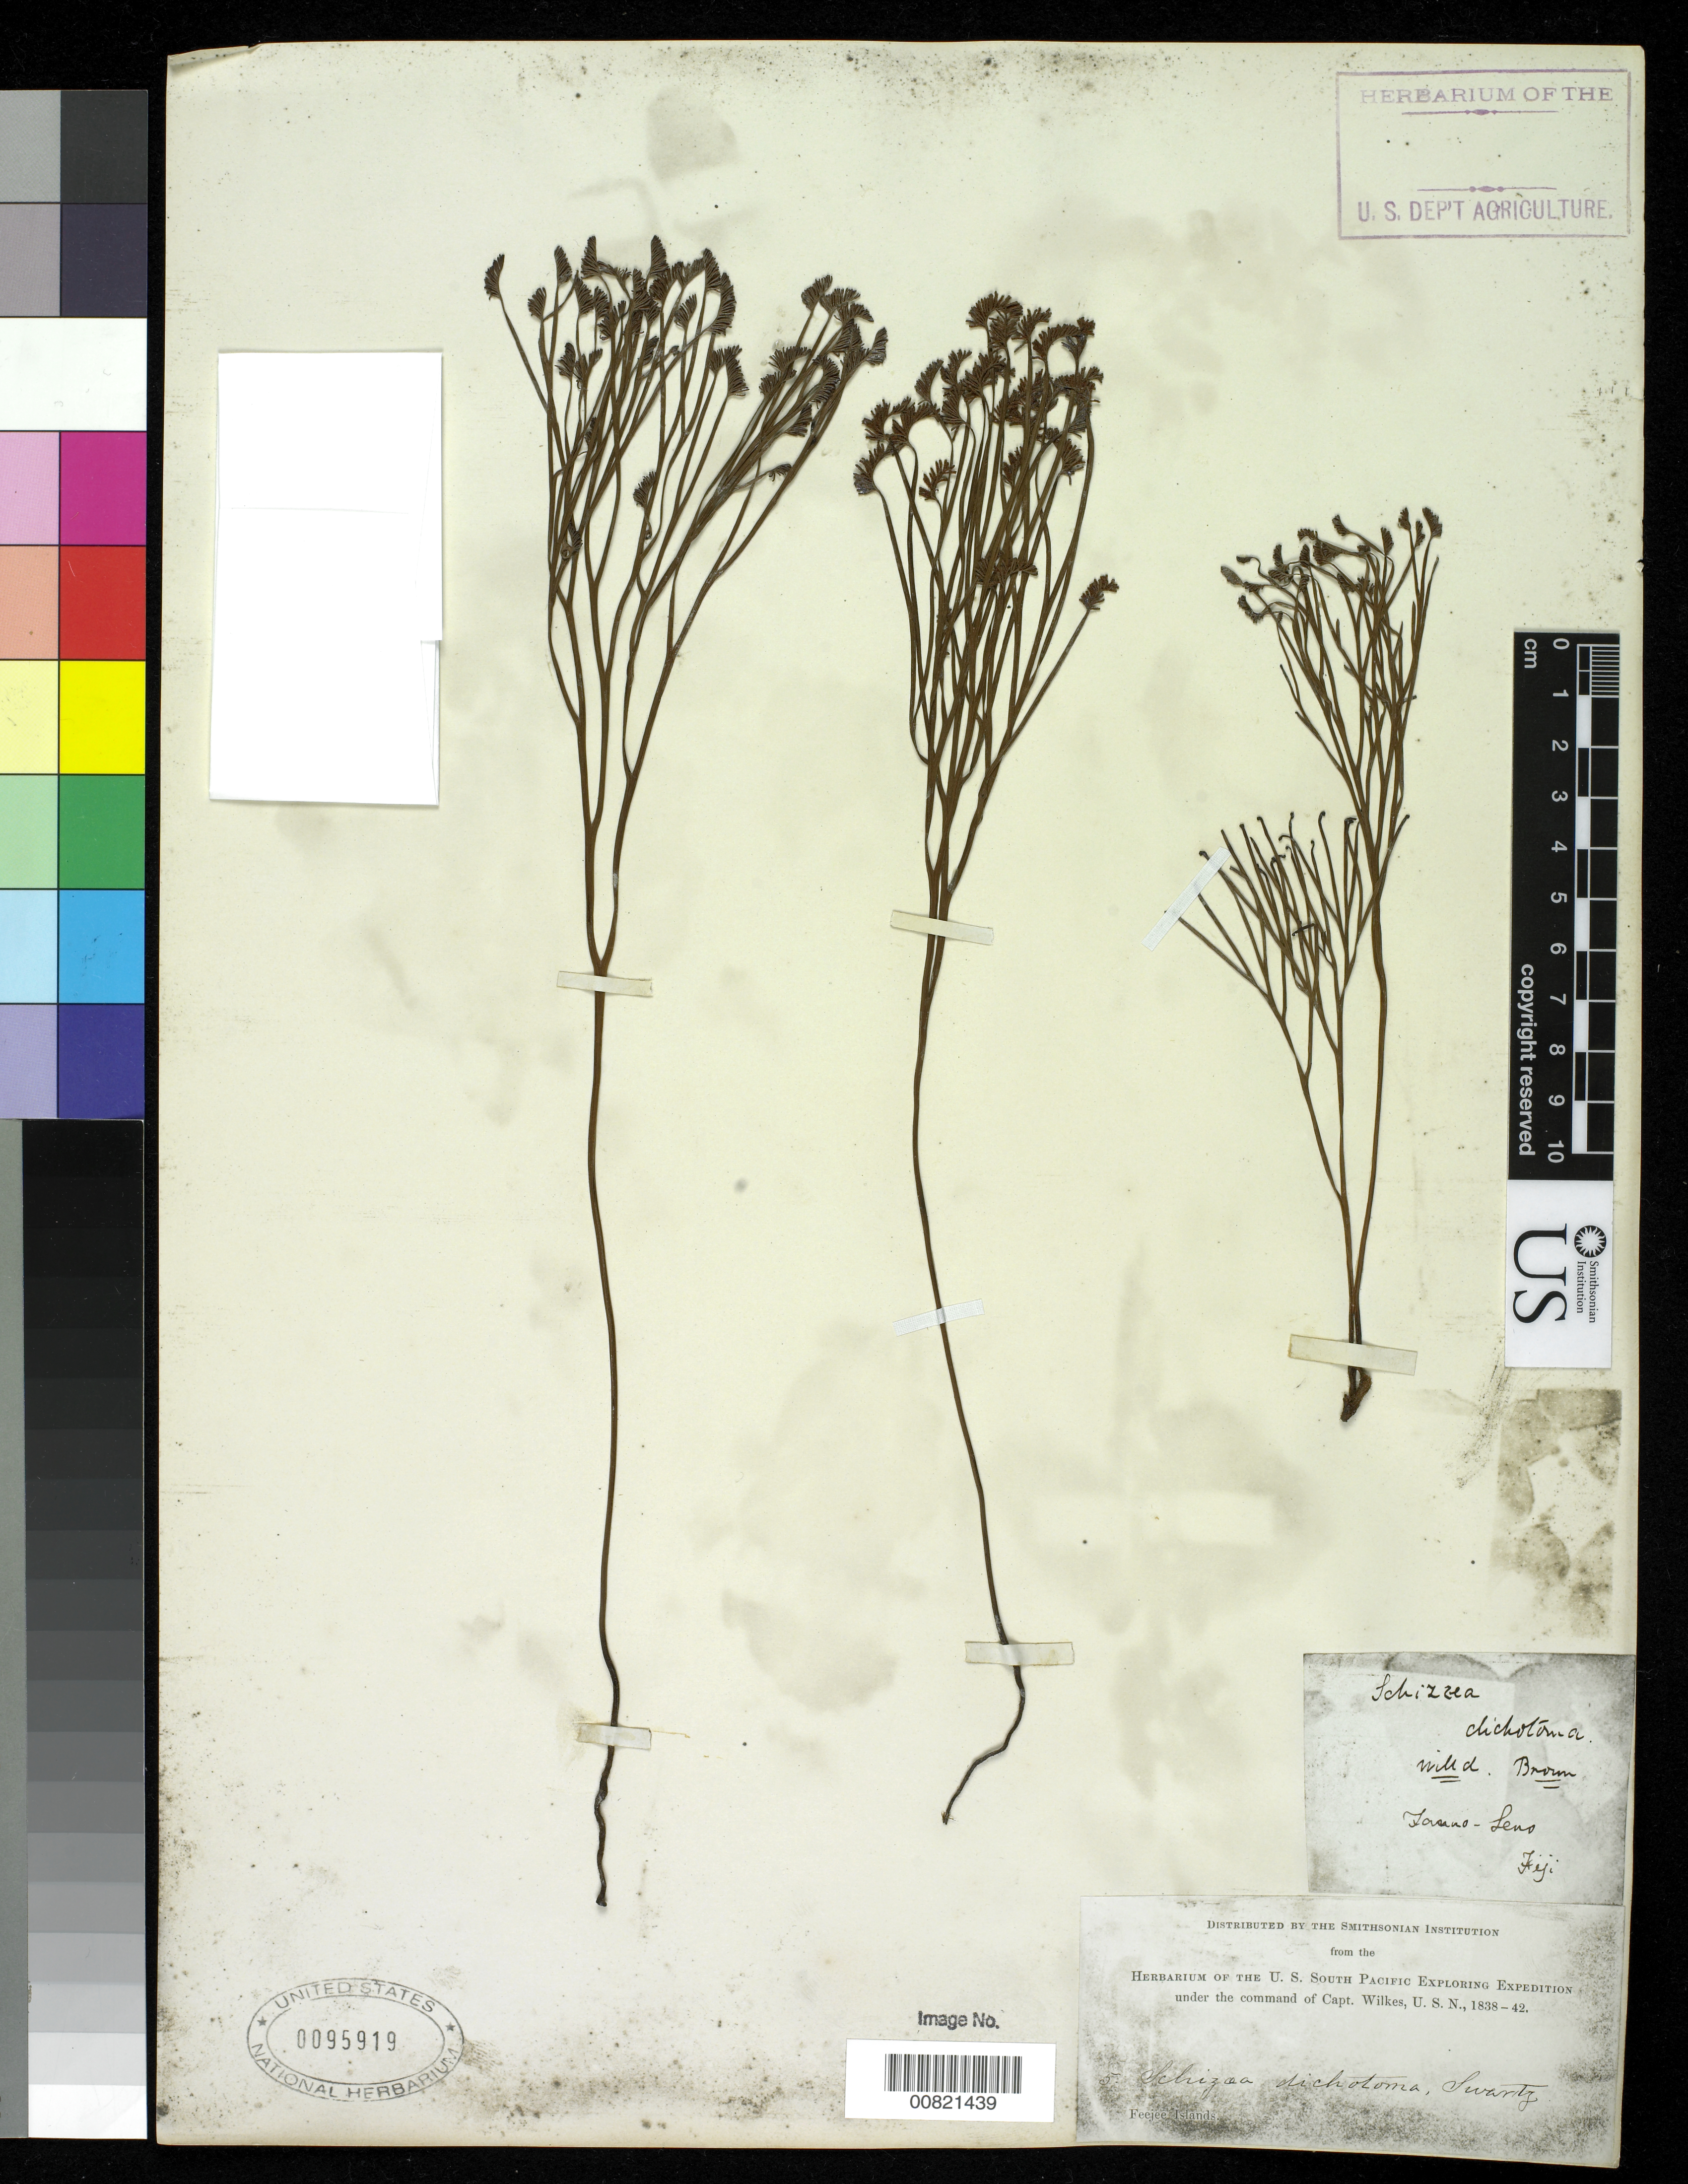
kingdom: Plantae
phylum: Tracheophyta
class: Polypodiopsida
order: Schizaeales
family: Schizaeaceae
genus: Schizaea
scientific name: Schizaea dichotoma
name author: (L.) J. Sm.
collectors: Wilkes Explor. Exped.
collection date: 1838/1842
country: Fiji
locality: Feejee Islands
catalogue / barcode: US 95919